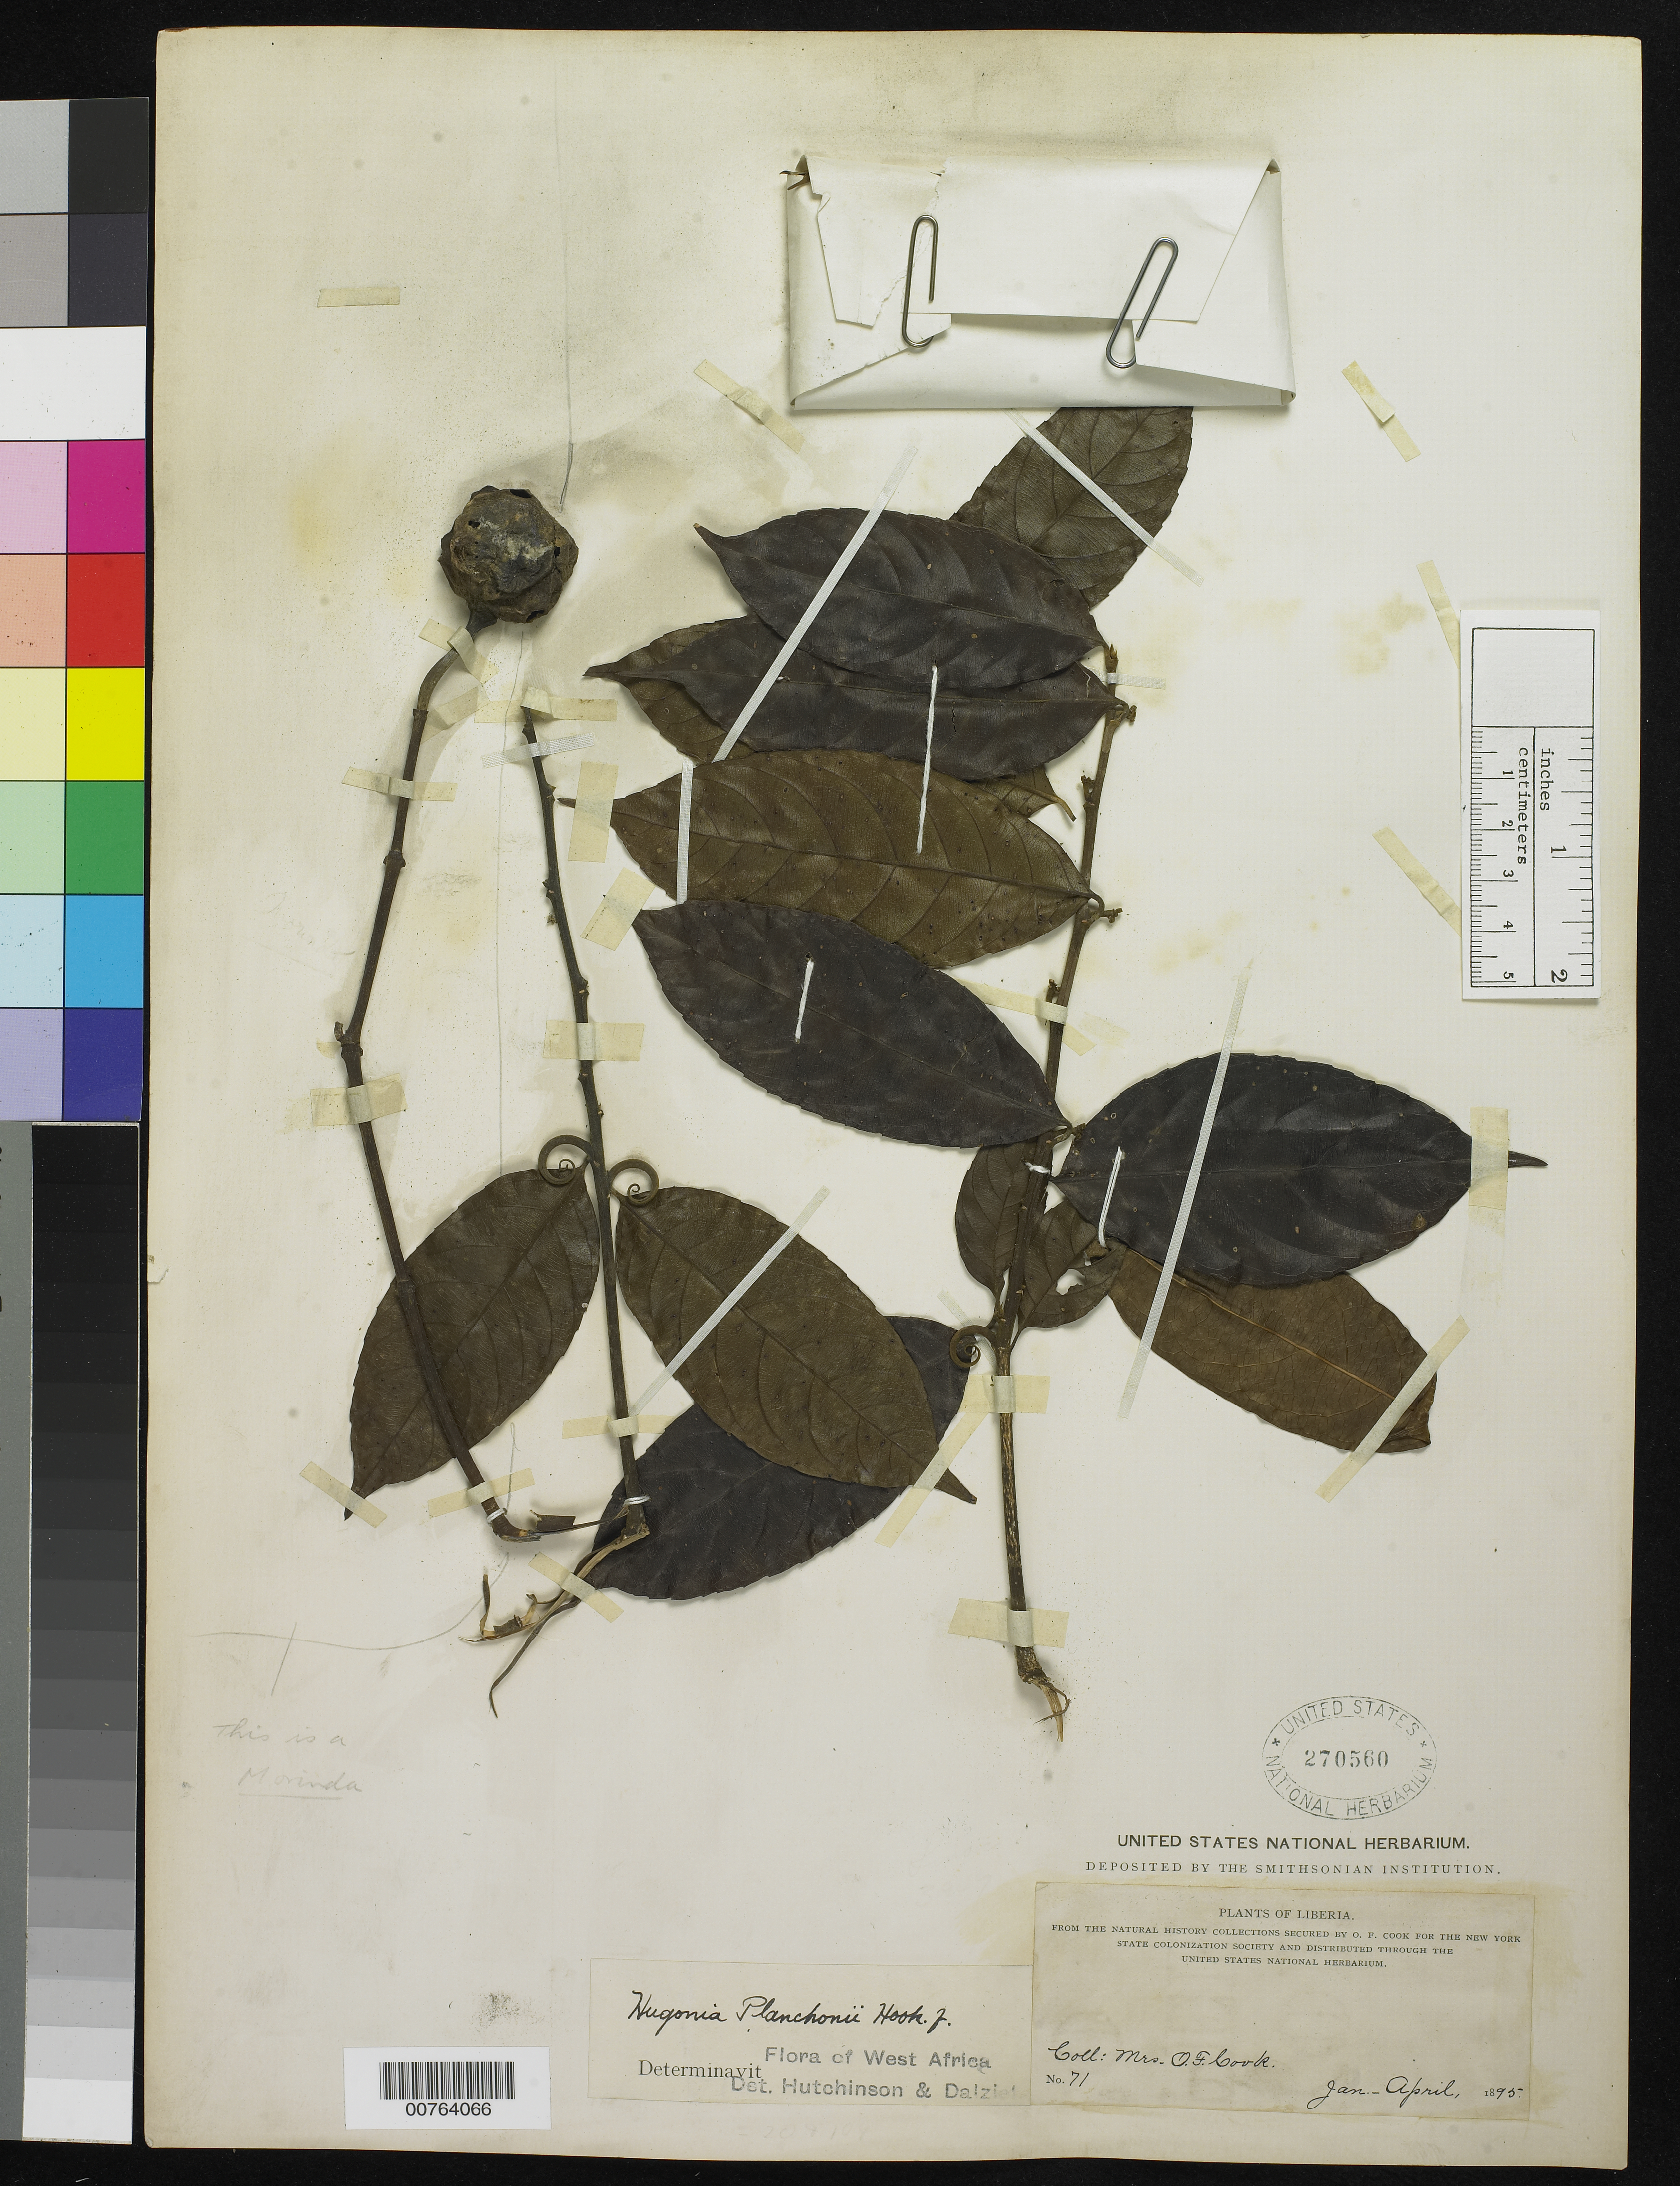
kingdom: Plantae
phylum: Tracheophyta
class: Magnoliopsida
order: Malpighiales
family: Linaceae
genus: Hugonia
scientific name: Hugonia planchonii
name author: Hook. f.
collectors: Alice C. Cook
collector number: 71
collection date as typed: Jan 1895 to -- Apr 1895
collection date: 1895-01/1895-04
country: Liberia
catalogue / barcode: US 270560